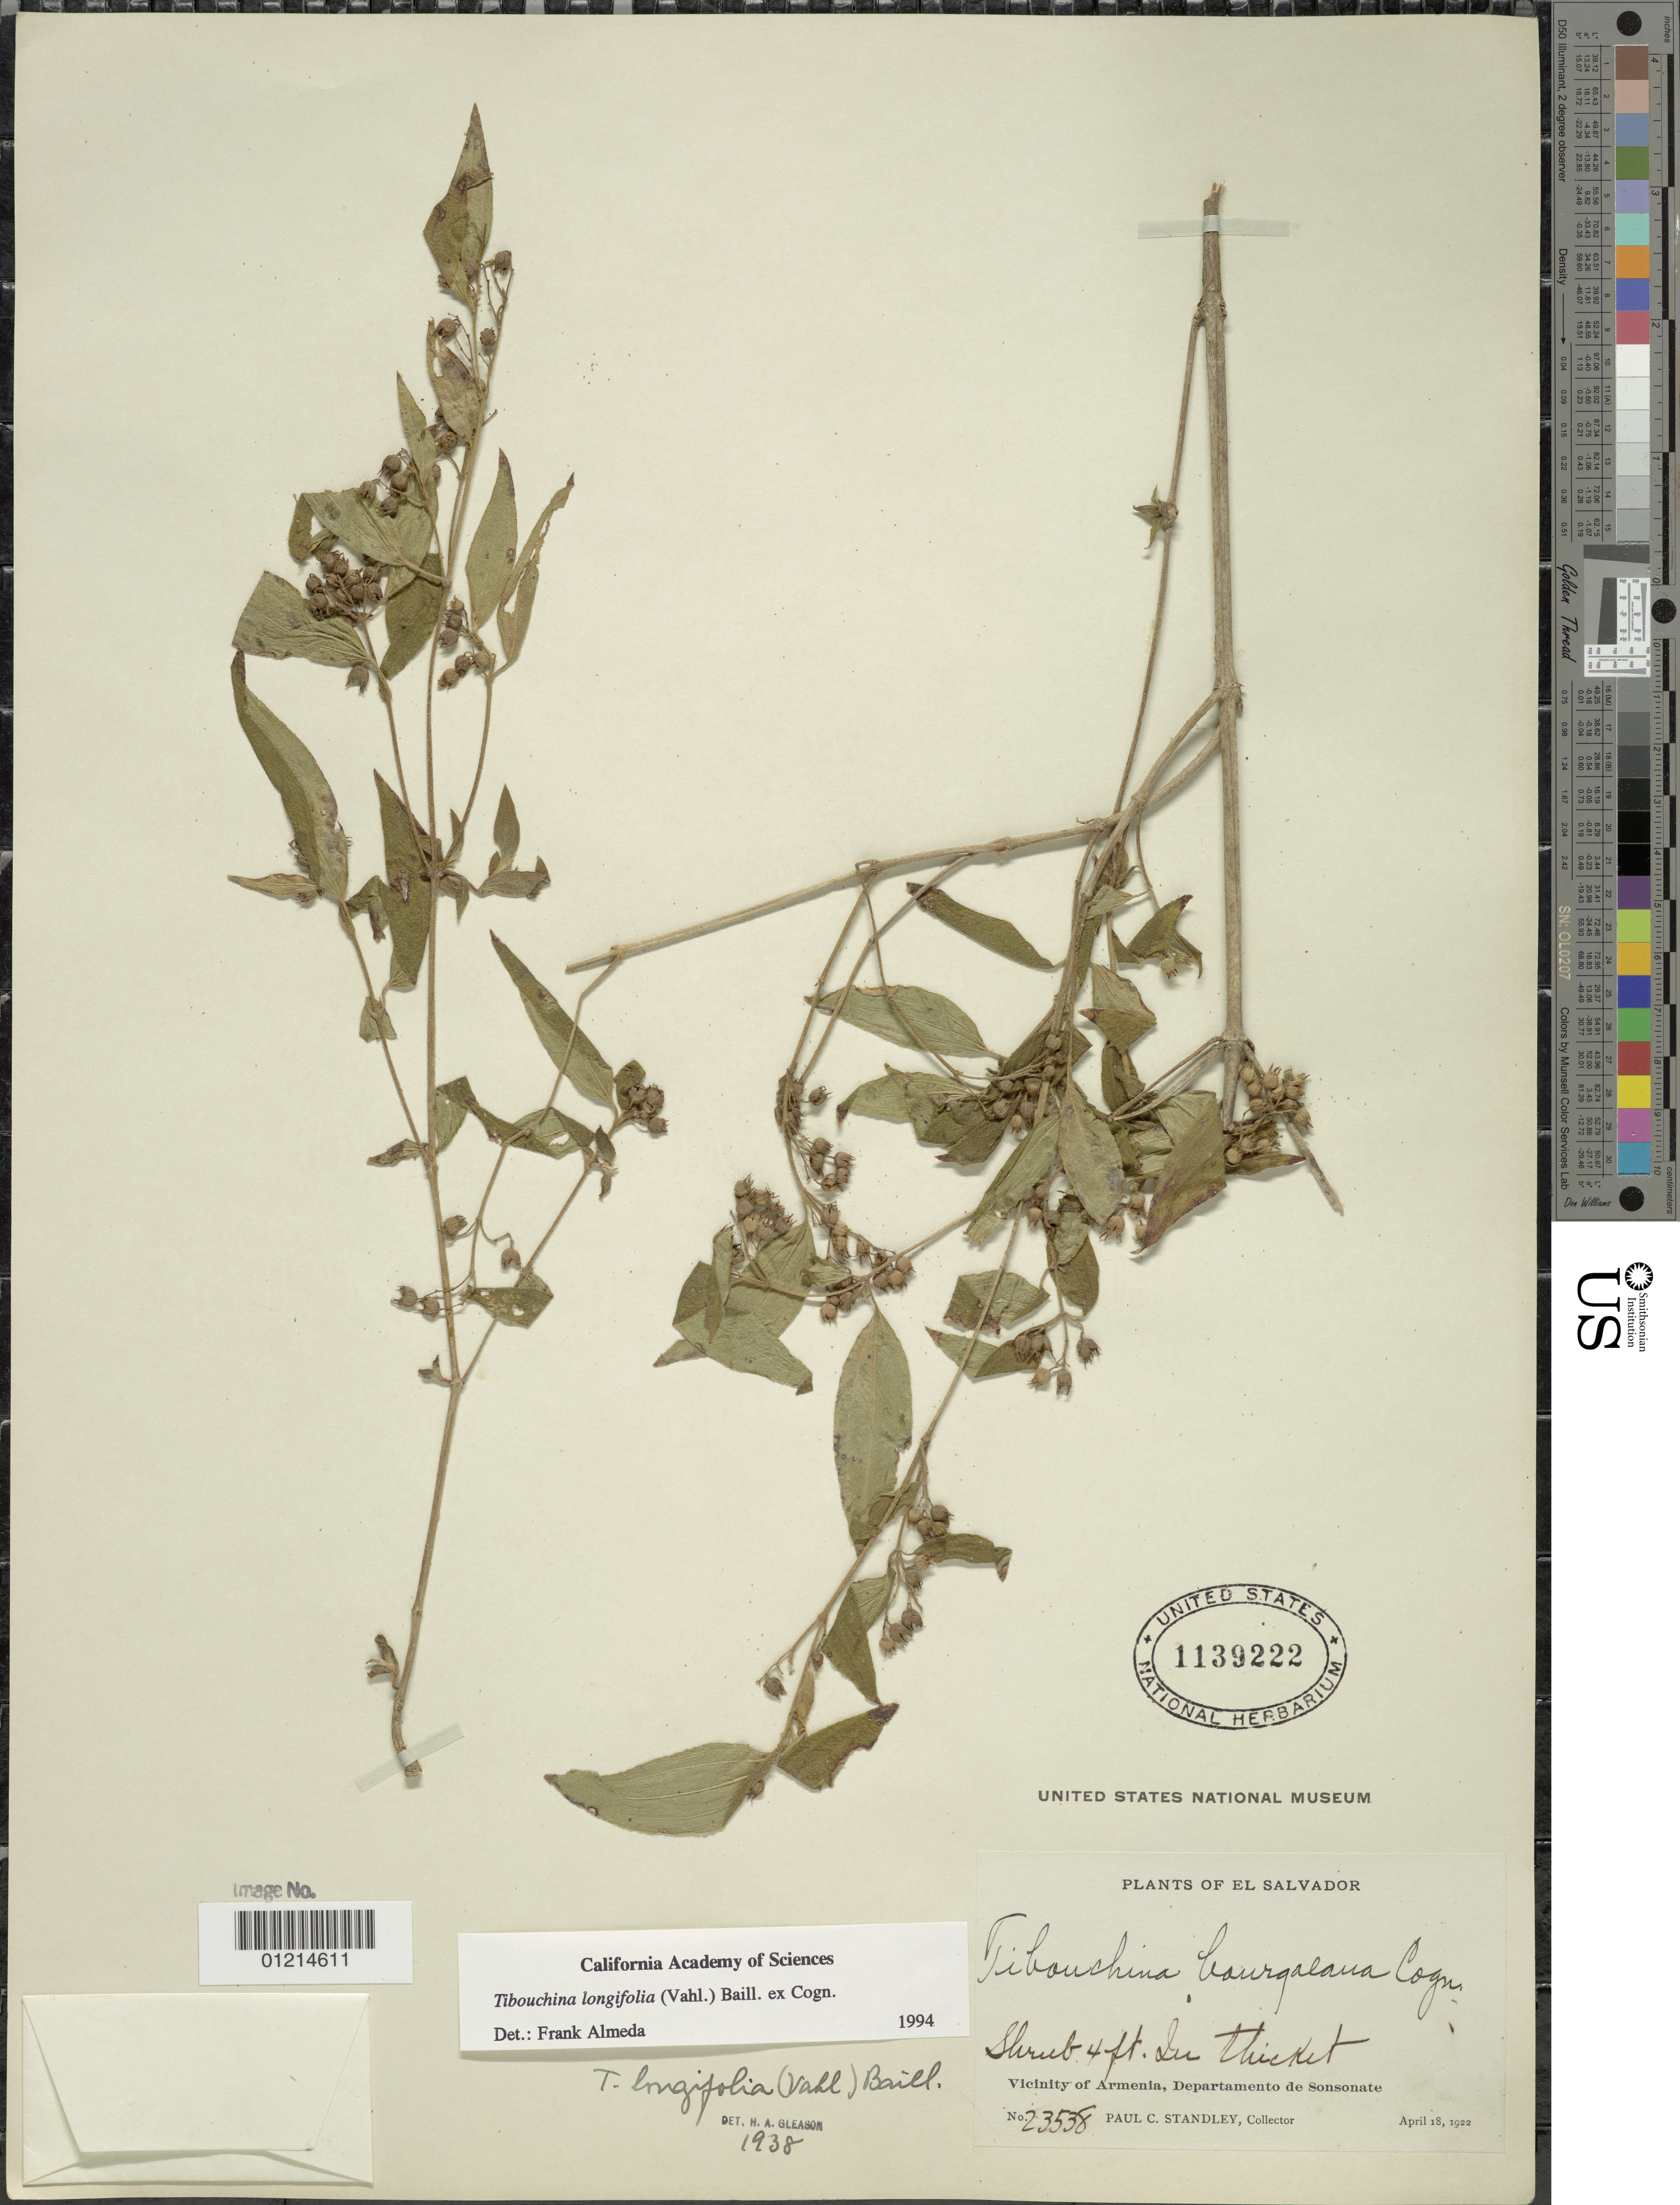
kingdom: Plantae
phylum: Tracheophyta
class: Magnoliopsida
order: Myrtales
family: Melastomataceae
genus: Chaetogastra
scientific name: Chaetogastra longifolia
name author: (Vahl) DC.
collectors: P. C. Standley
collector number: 23538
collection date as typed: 18 Apr 1922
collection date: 1922-04-18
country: El Salvador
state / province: Sonsonate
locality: Vicinity of Armenia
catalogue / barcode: US 1139222